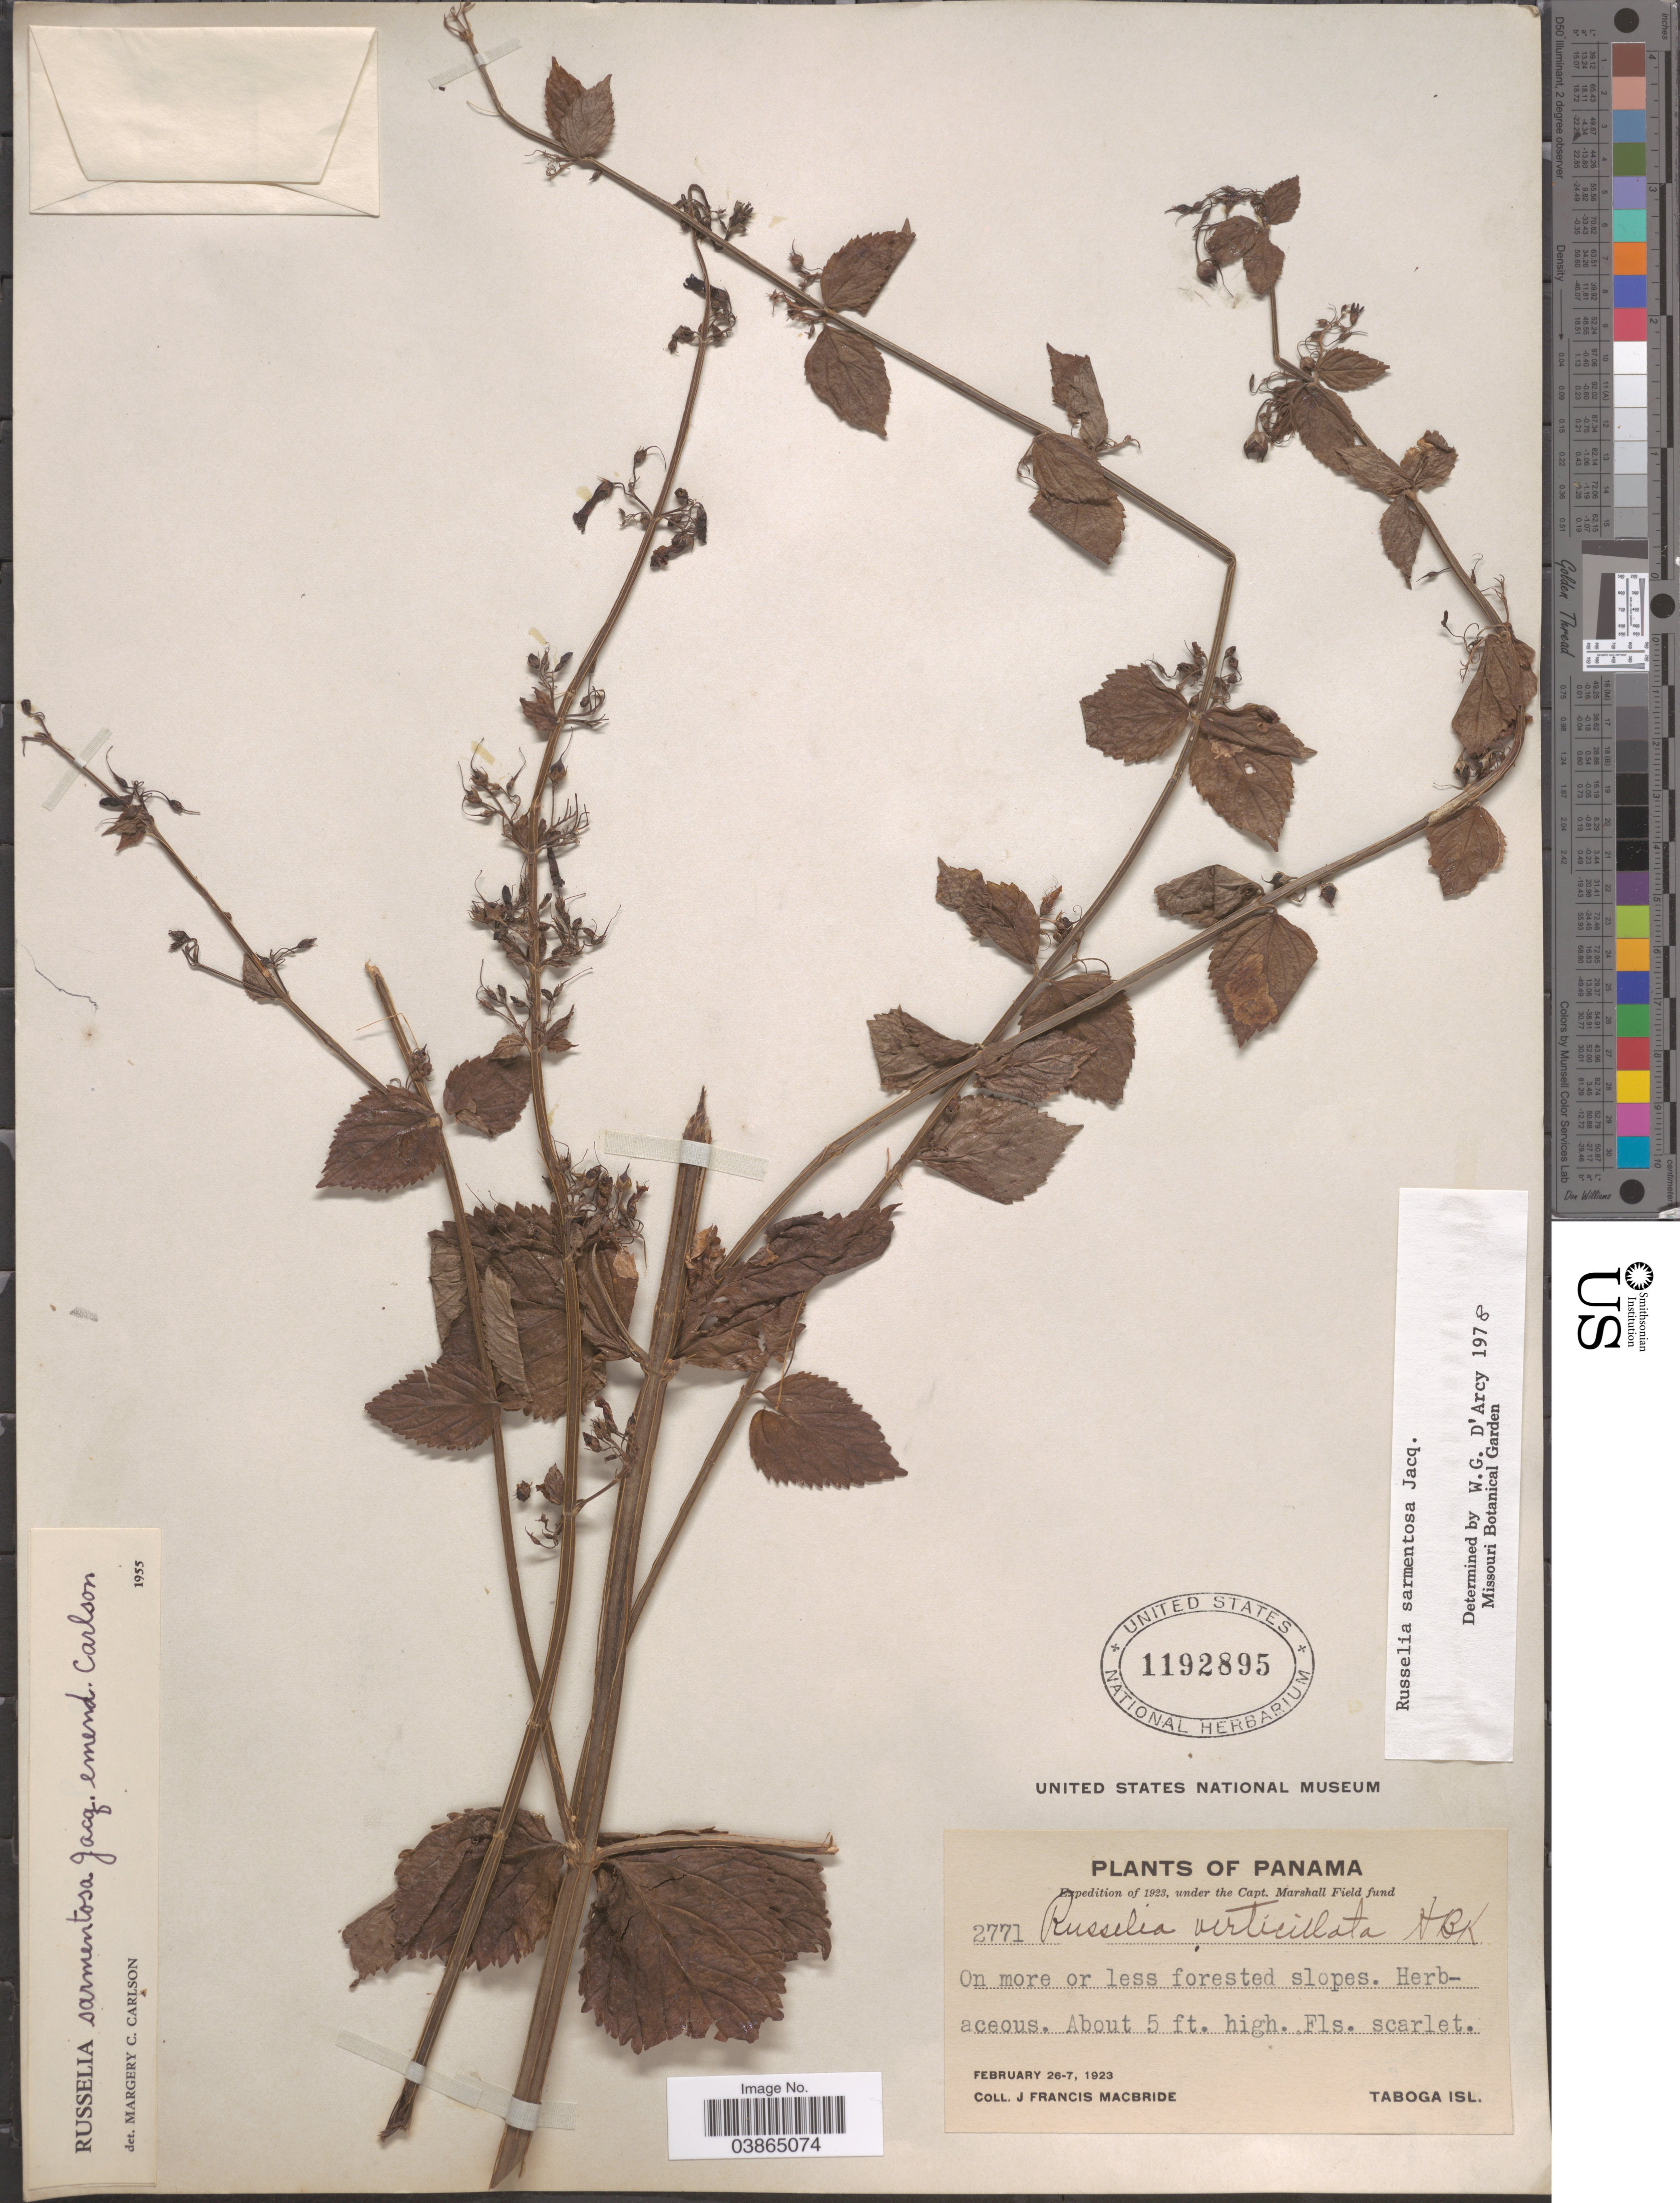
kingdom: Plantae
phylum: Tracheophyta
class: Magnoliopsida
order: Lamiales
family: Plantaginaceae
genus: Russelia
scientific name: Russelia sarmentosa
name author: Jacq.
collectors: J. F. Macbride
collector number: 2771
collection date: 1923-02-07/1923-02-26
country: Panama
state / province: Panamá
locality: Taboga Isl.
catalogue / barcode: US 1192895